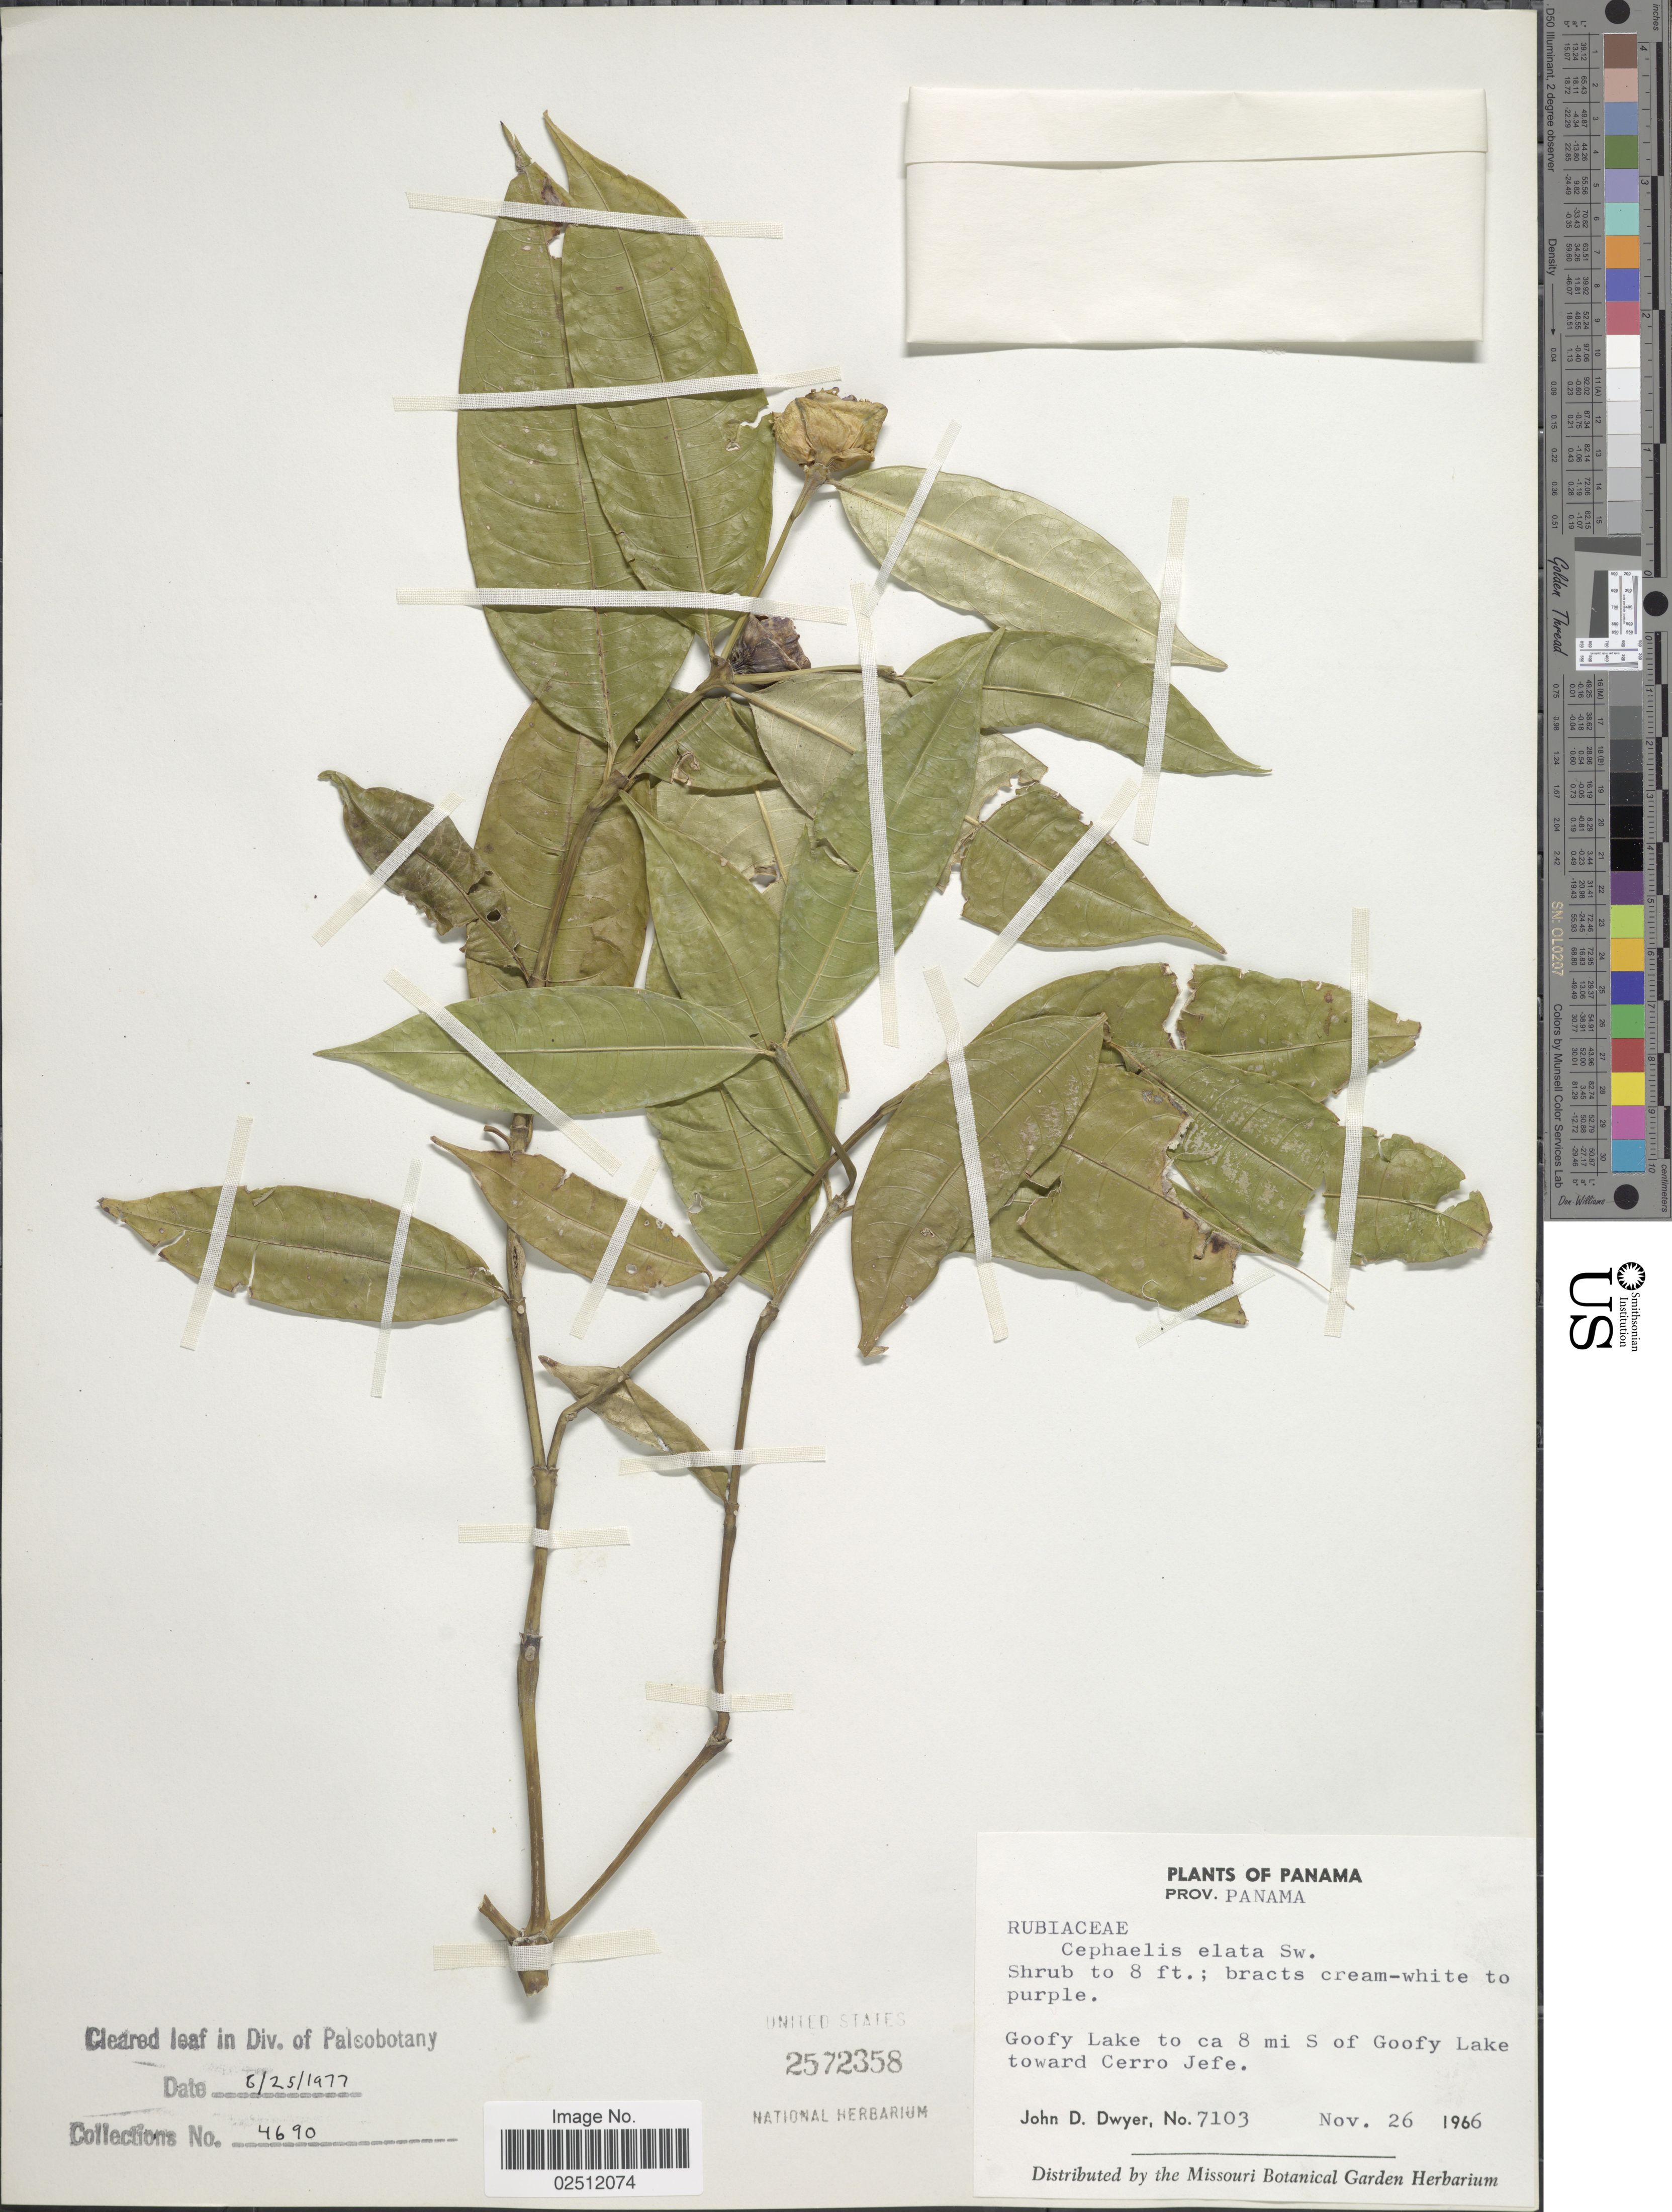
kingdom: Plantae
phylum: Tracheophyta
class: Magnoliopsida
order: Gentianales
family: Rubiaceae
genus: Psychotria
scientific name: Psychotria elata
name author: (Sw.) Hammel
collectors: J. D. Dwyer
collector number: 7103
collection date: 1966-11-26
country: Panama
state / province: Panamá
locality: Goofy Lake to ca 8 mi S of Goofy Lake toward Cerro Jefe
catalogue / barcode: US 2572358